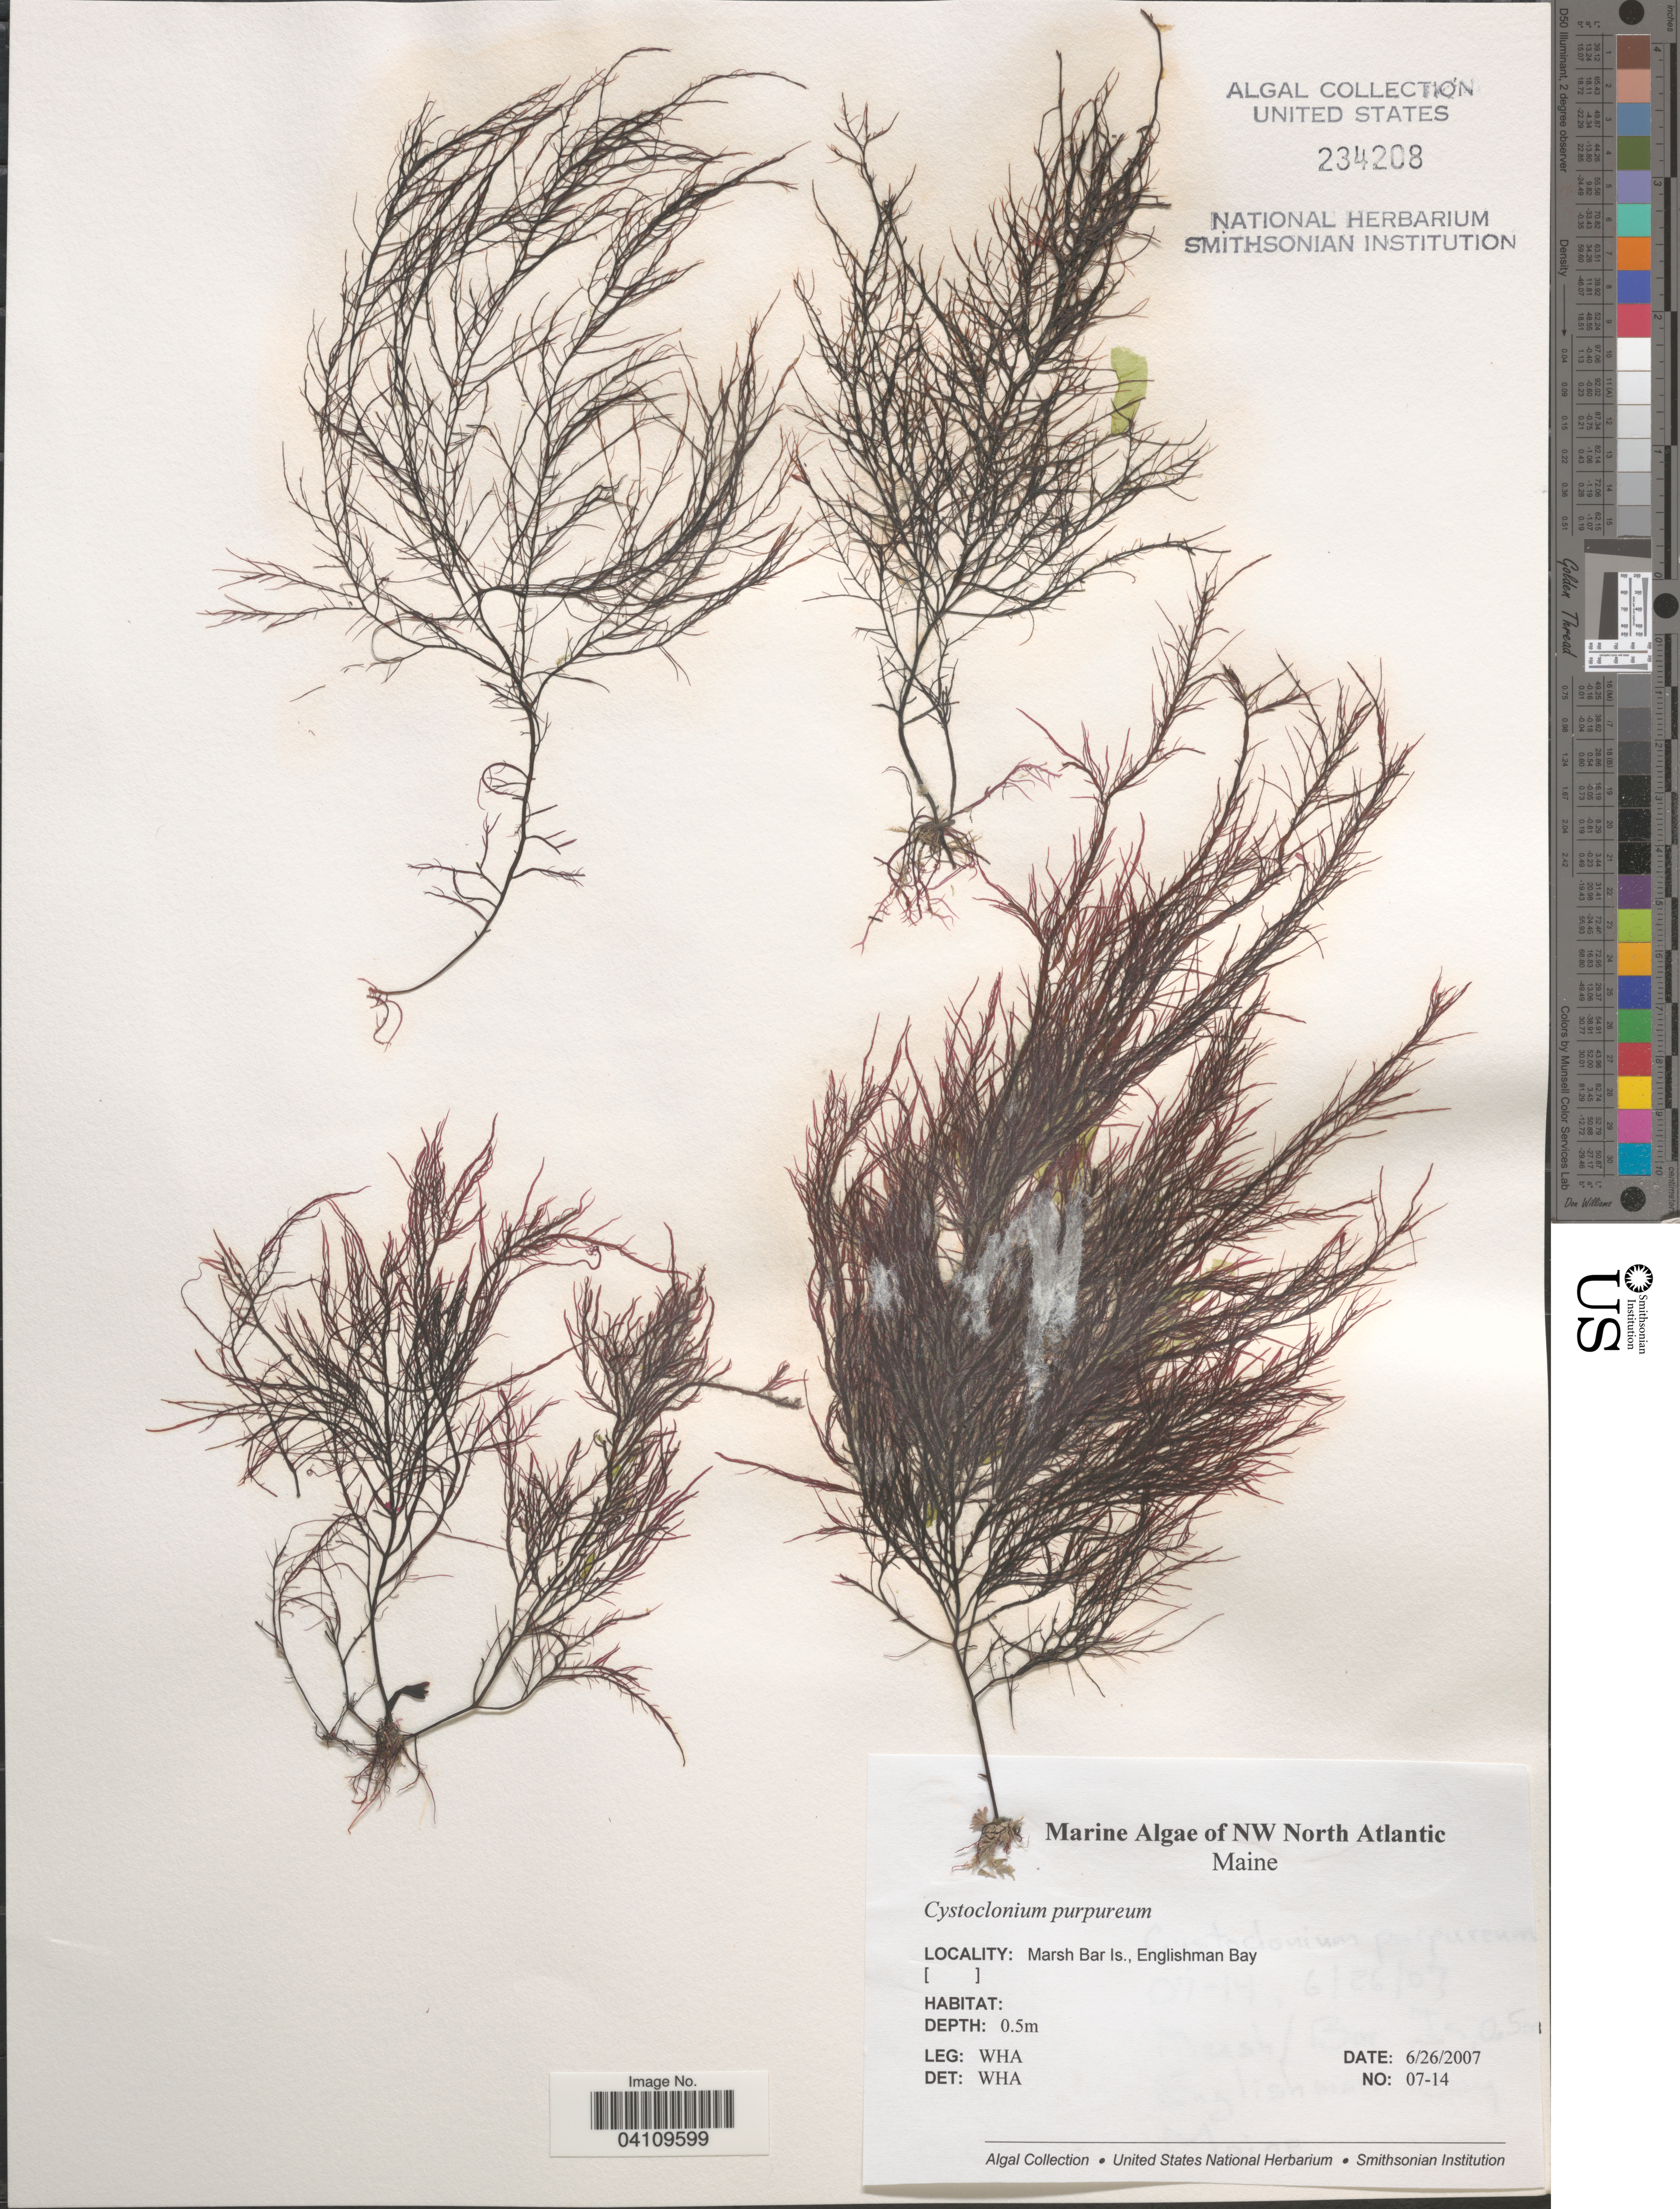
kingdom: Plantae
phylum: Rhodophyta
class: Florideophyceae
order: Gigartinales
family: Cystocloniaceae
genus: Cystoclonium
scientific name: Cystoclonium purpureum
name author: (Huds.) Batters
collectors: W. H. Adey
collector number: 07-14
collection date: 2007-06-26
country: United States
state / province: Maine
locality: NW North Atlantic. Marsh Bar Is., Englishman Bay.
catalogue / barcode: US 234208